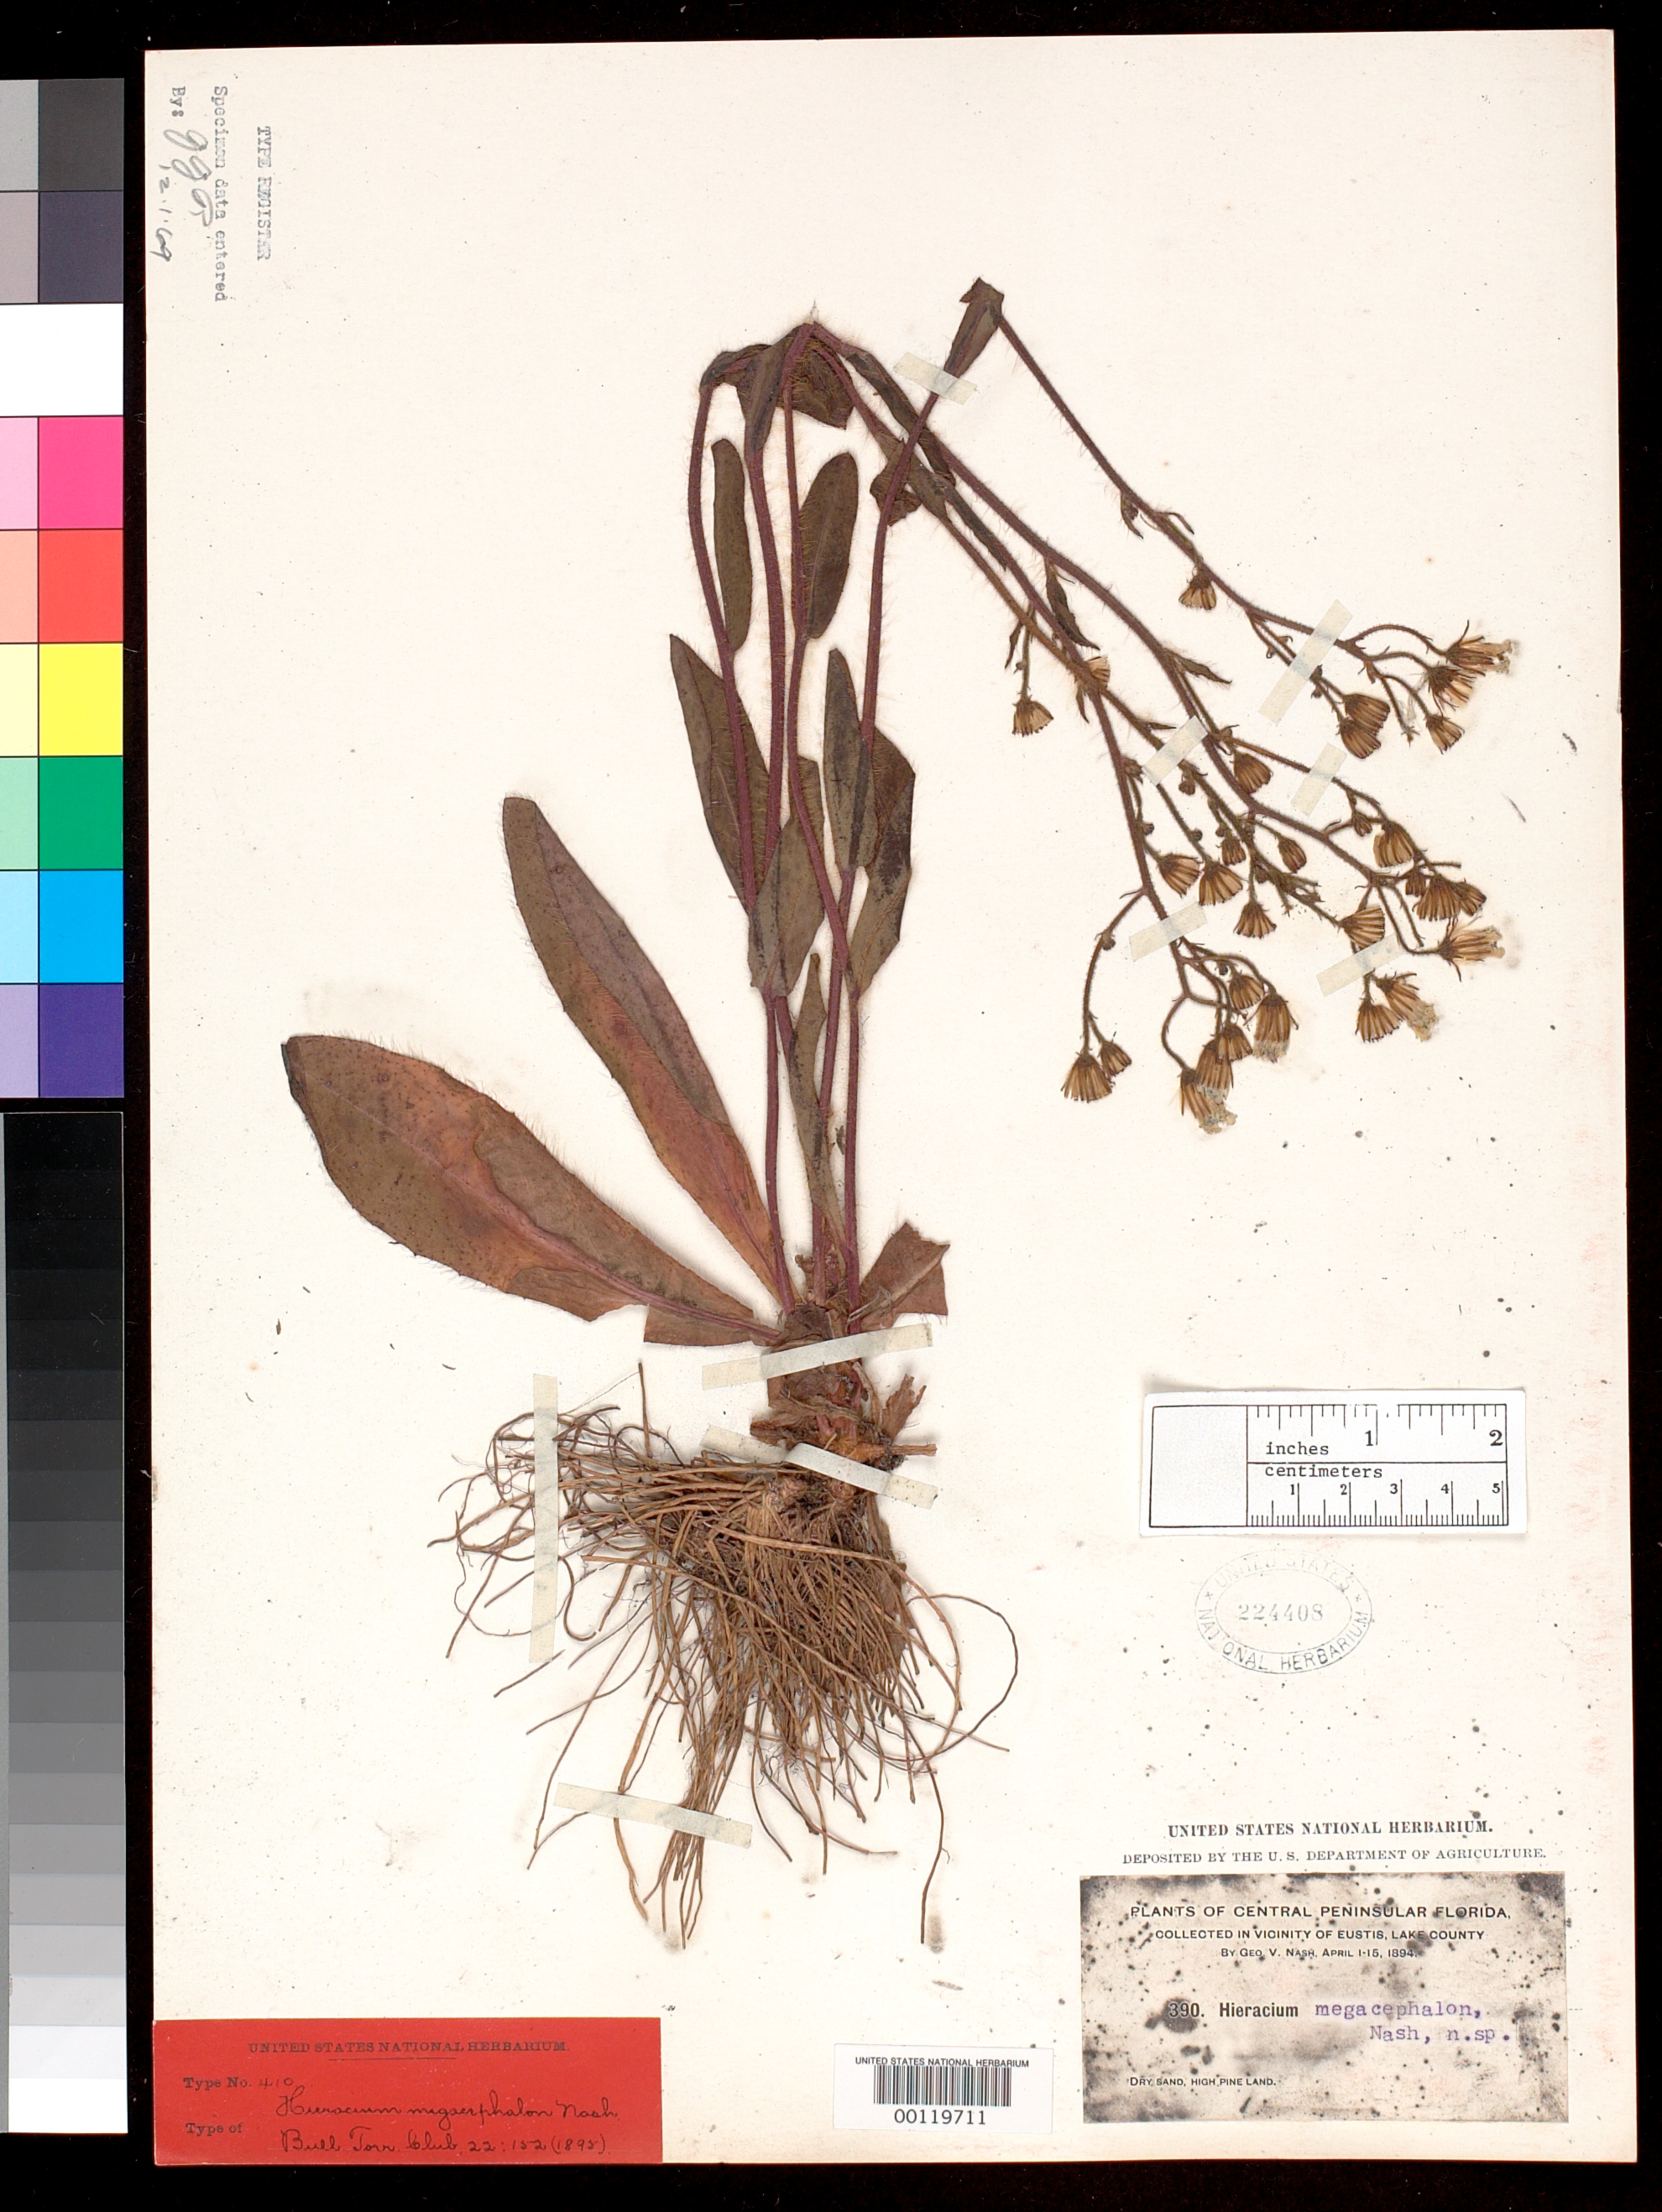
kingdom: Plantae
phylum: Tracheophyta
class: Magnoliopsida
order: Asterales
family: Asteraceae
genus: Hieracium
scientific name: Hieracium megacephalon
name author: Nash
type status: Isotype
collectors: G. V. Nash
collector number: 390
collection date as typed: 01 Apr 1894 to 15 Apr 1894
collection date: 1894-04-01/1894-04-15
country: United States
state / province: Florida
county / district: Lake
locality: Eustis.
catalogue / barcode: US 224408